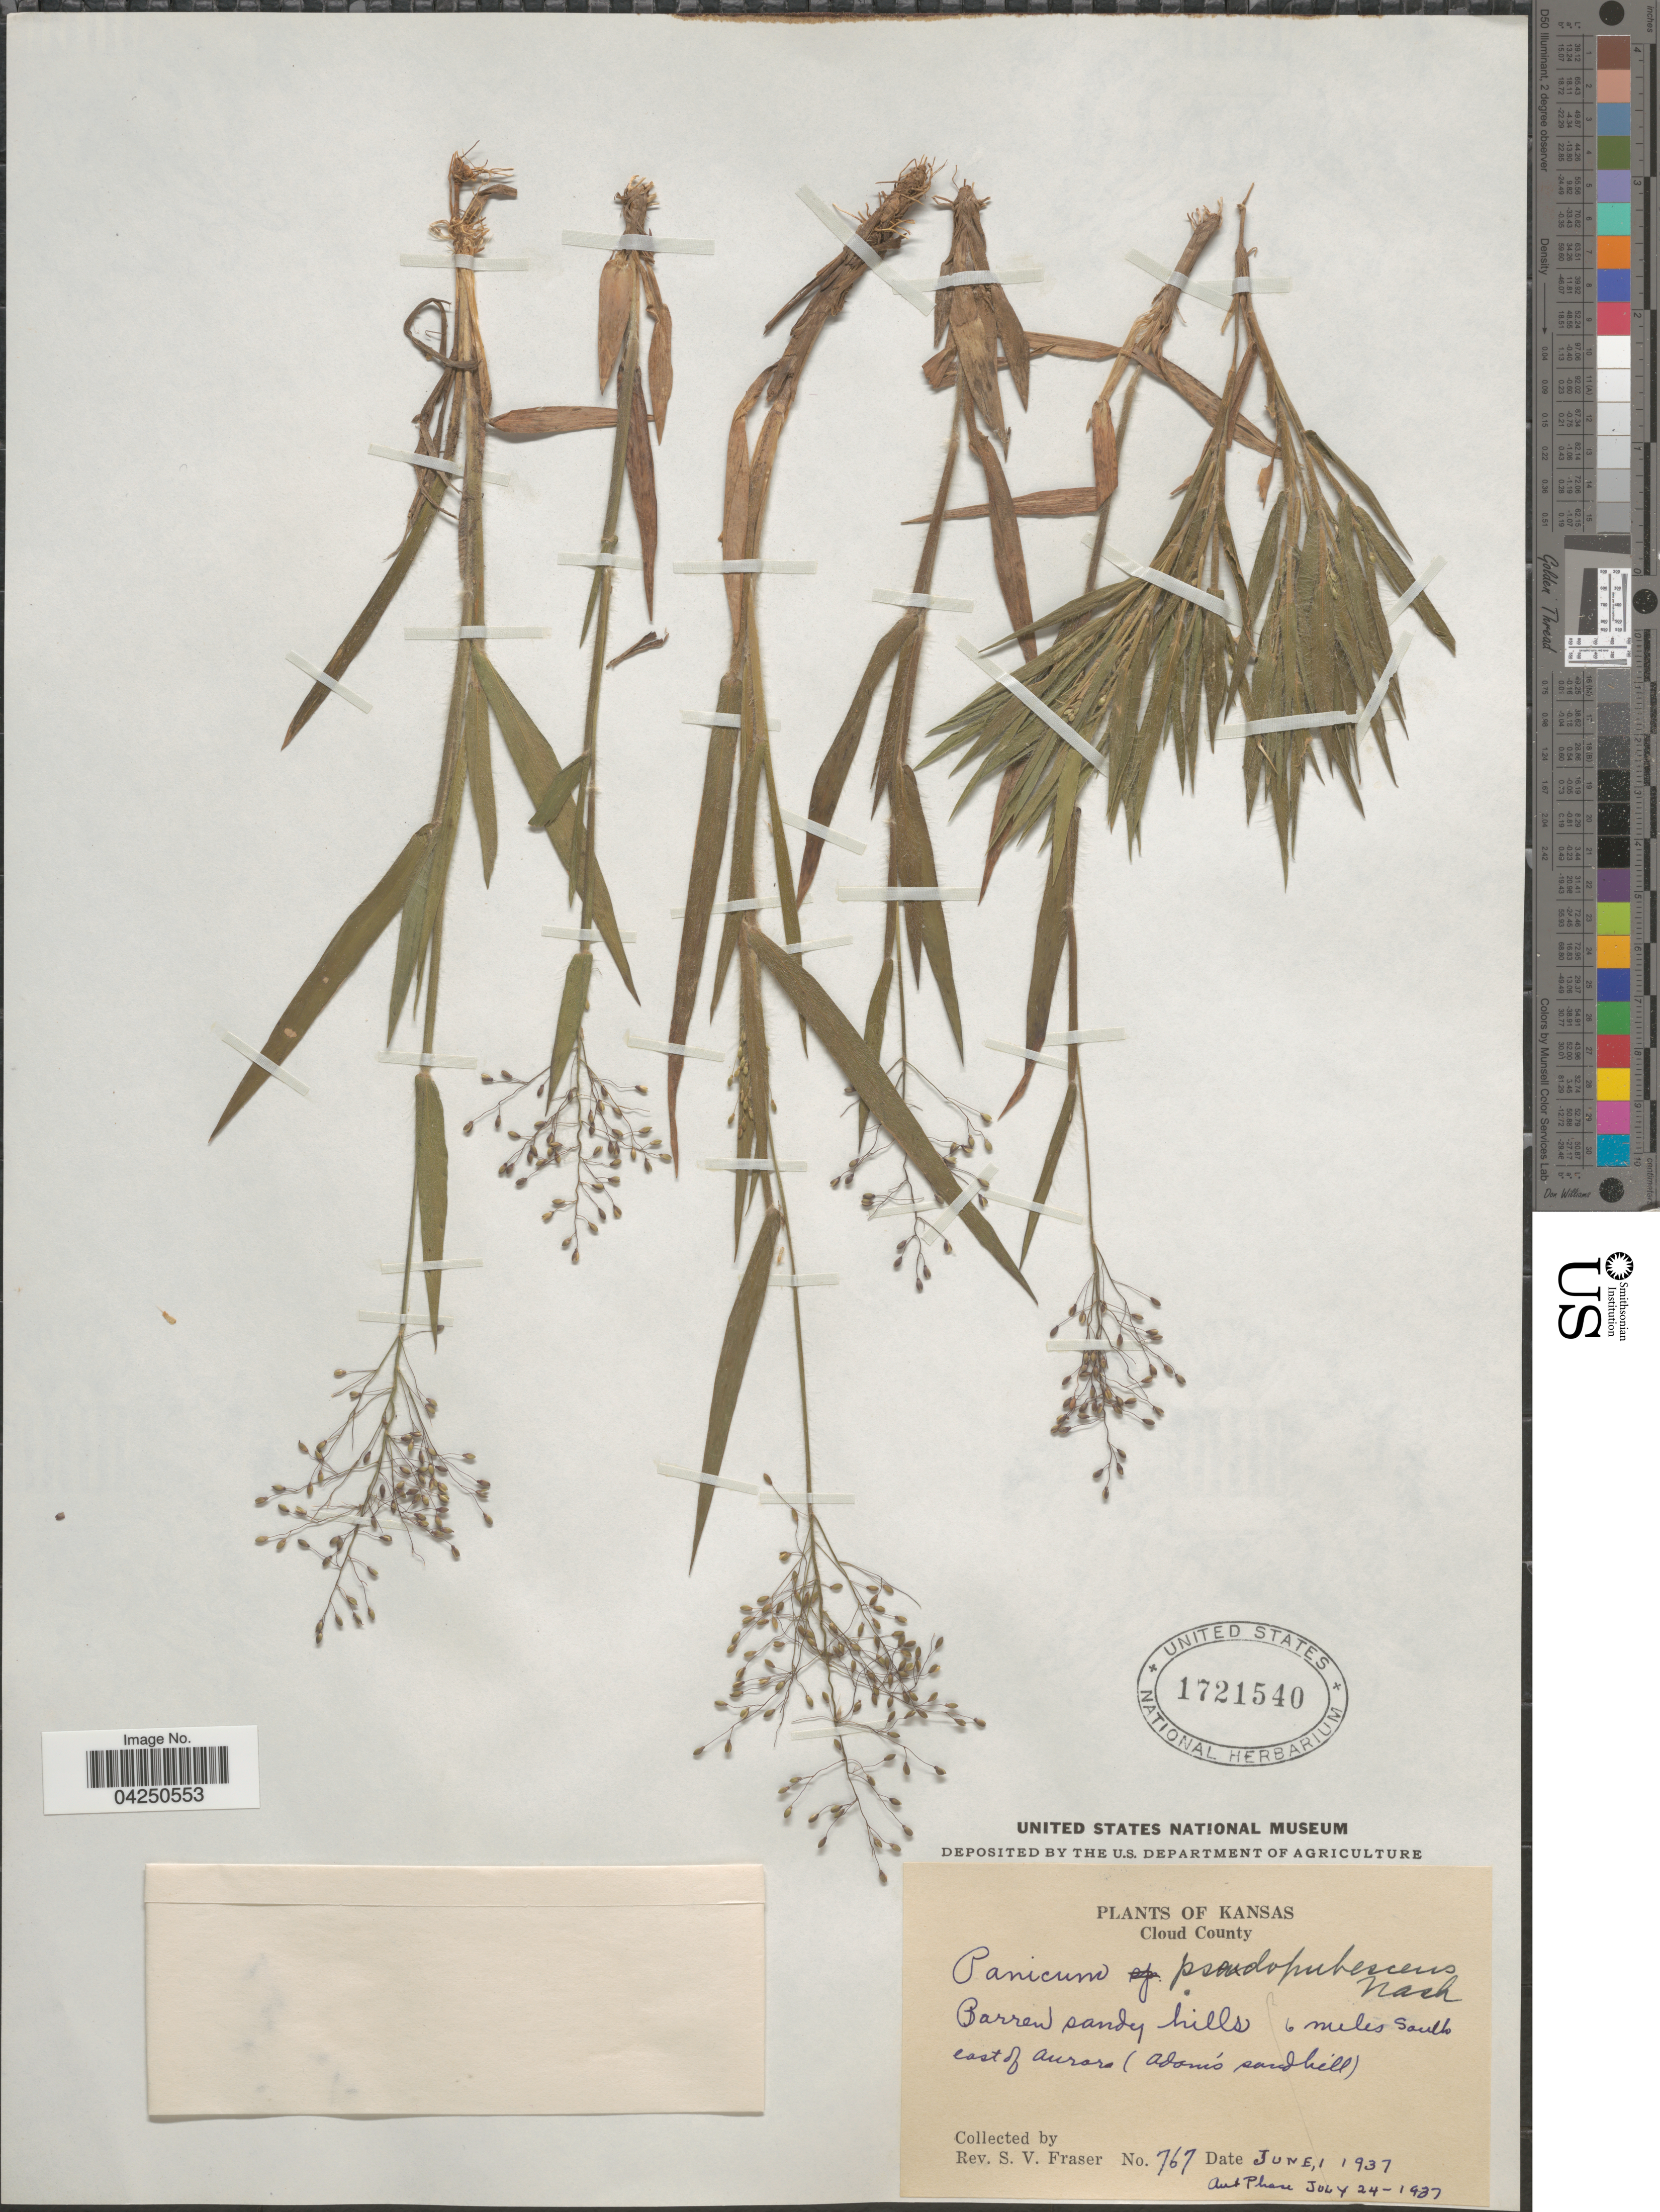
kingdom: Plantae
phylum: Tracheophyta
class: Liliopsida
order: Poales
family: Poaceae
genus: Dichanthelium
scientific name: Dichanthelium acuminatum var. acuminatum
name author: (Sw.) Gould & C.A. Clark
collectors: S. Fraser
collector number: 767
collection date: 1937-06-01/1937-07-24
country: United States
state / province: Kansas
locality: Cloud County. Barren sandy hills 6 miles south east of Aurora (Adam's sandhill).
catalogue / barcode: US 1721540